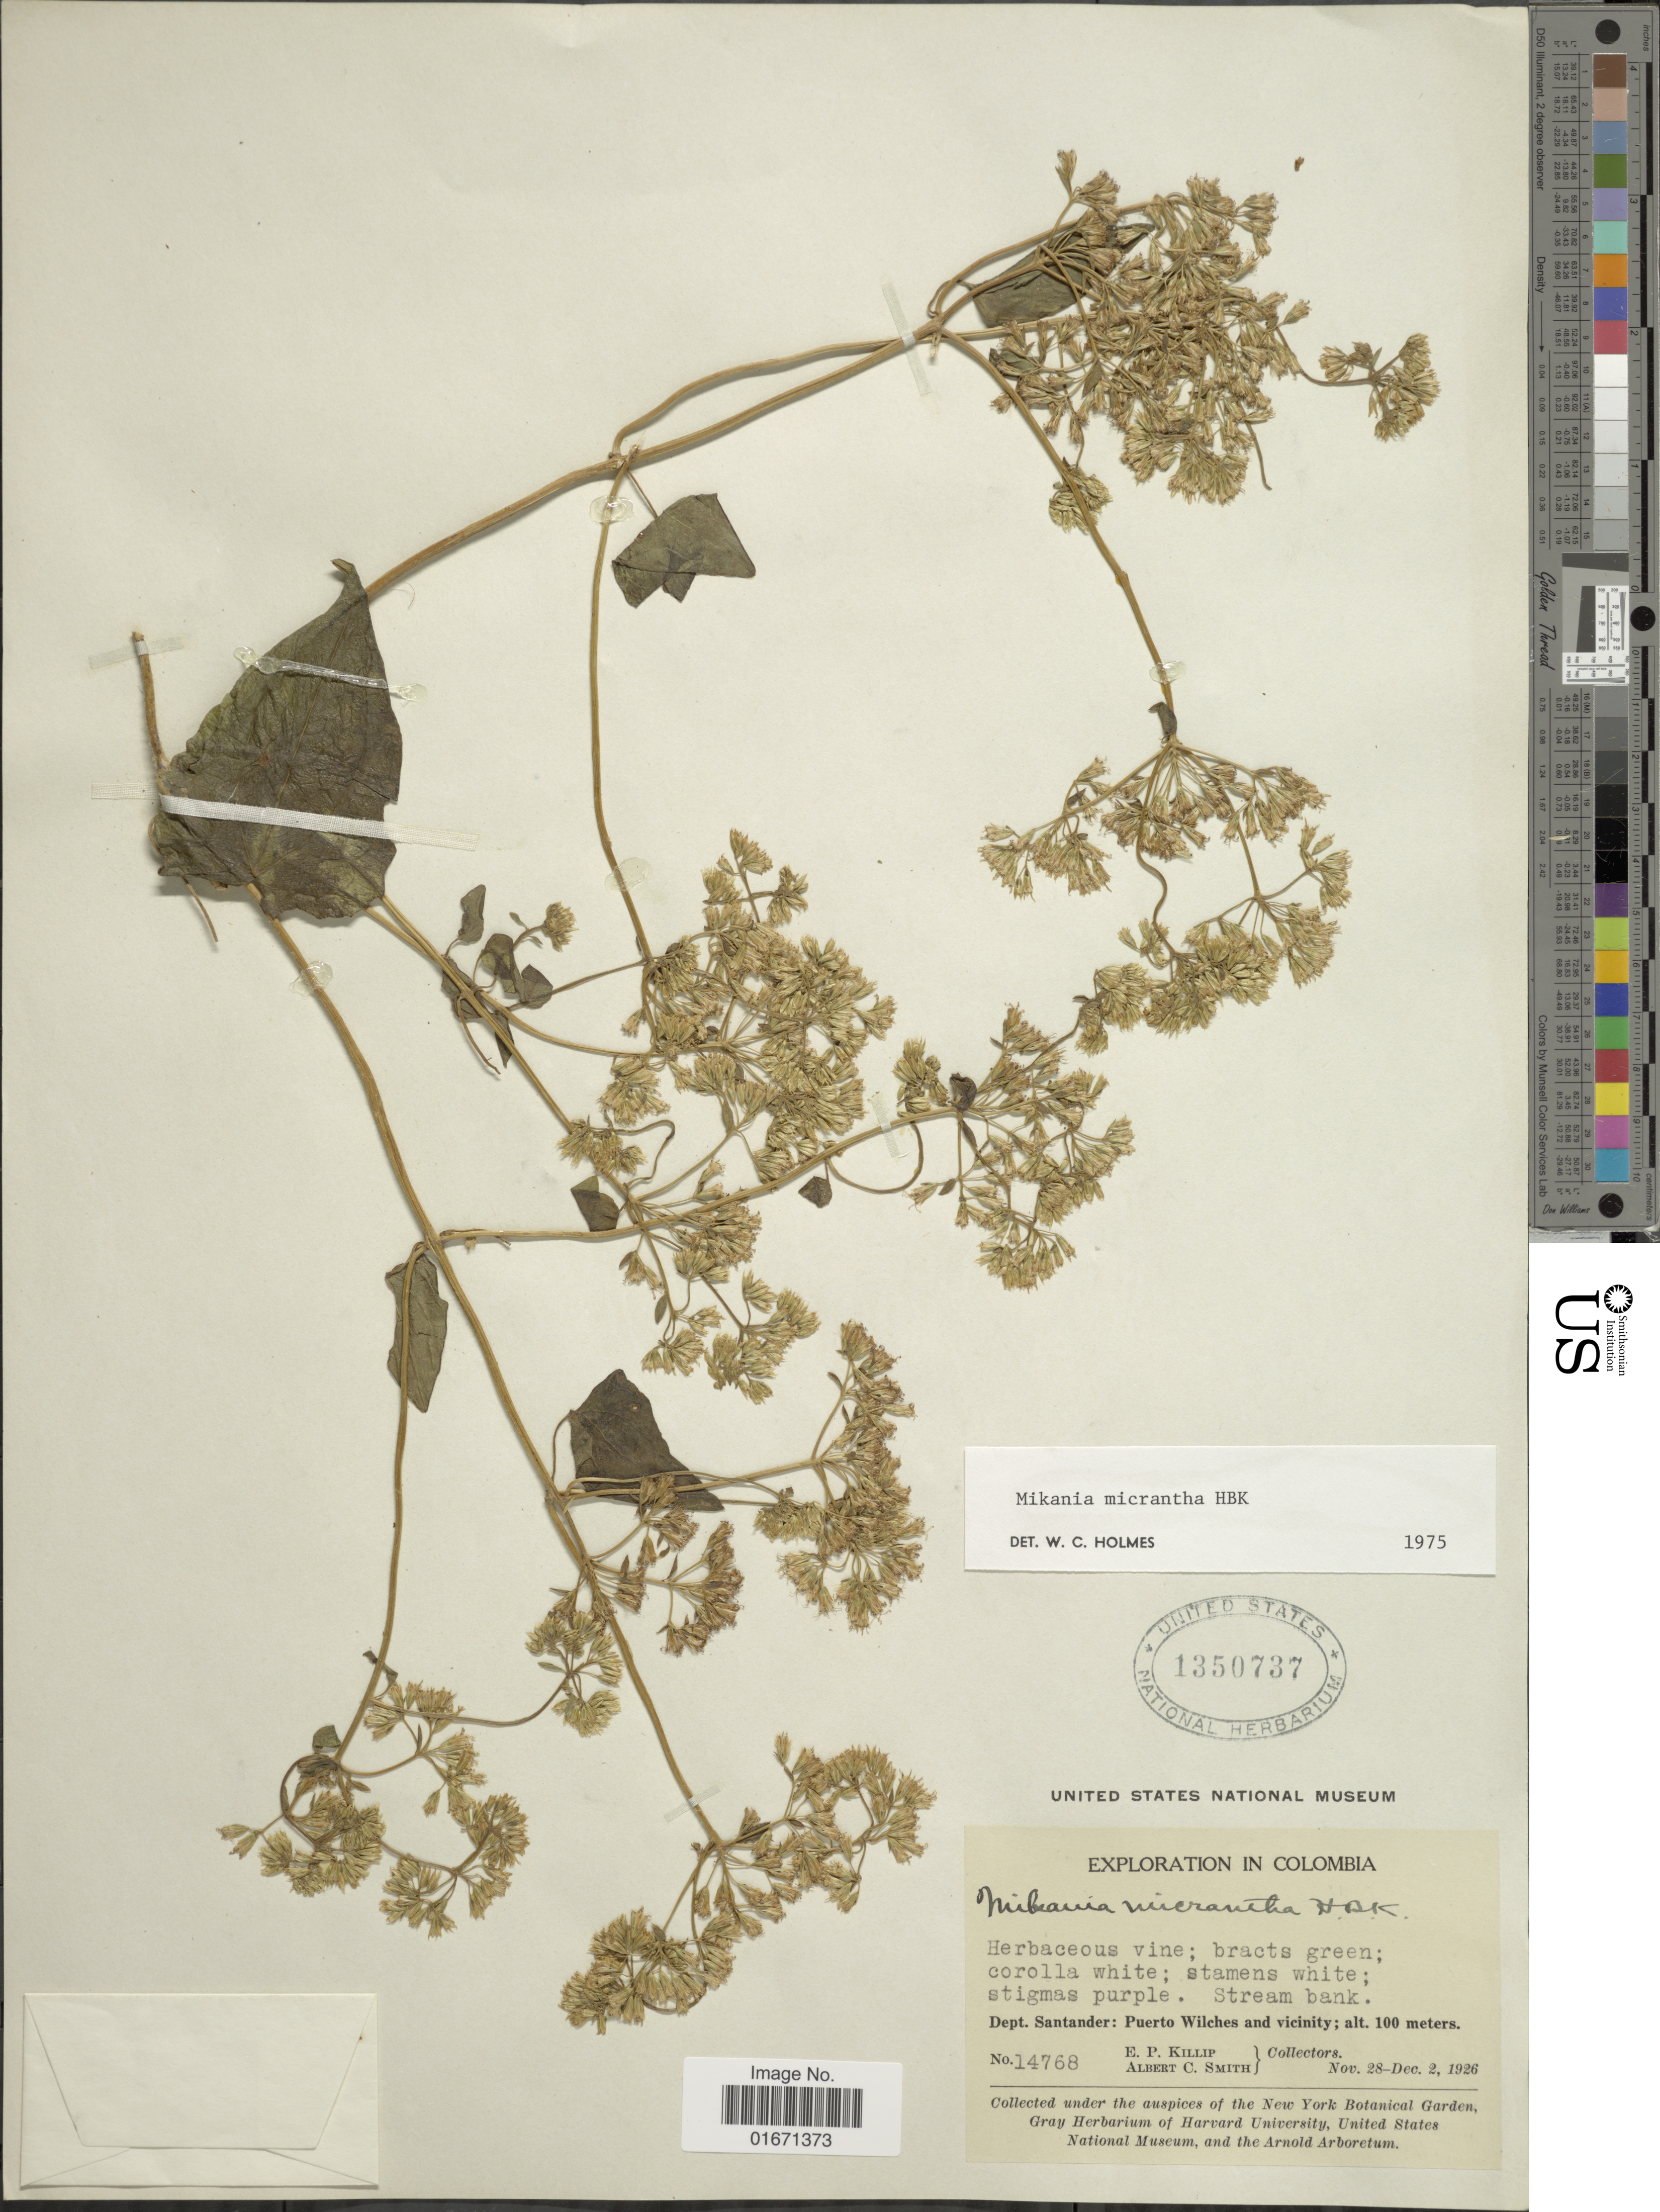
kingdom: Plantae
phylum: Tracheophyta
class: Magnoliopsida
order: Asterales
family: Asteraceae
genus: Mikania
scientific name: Mikania micrantha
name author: Kunth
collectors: E. P. Killip & A. C. Smith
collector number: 14768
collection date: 1926-11-28/1926-12-02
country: Colombia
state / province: Santander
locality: Puerto Wilches and vicinity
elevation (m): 100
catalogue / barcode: US 1350737